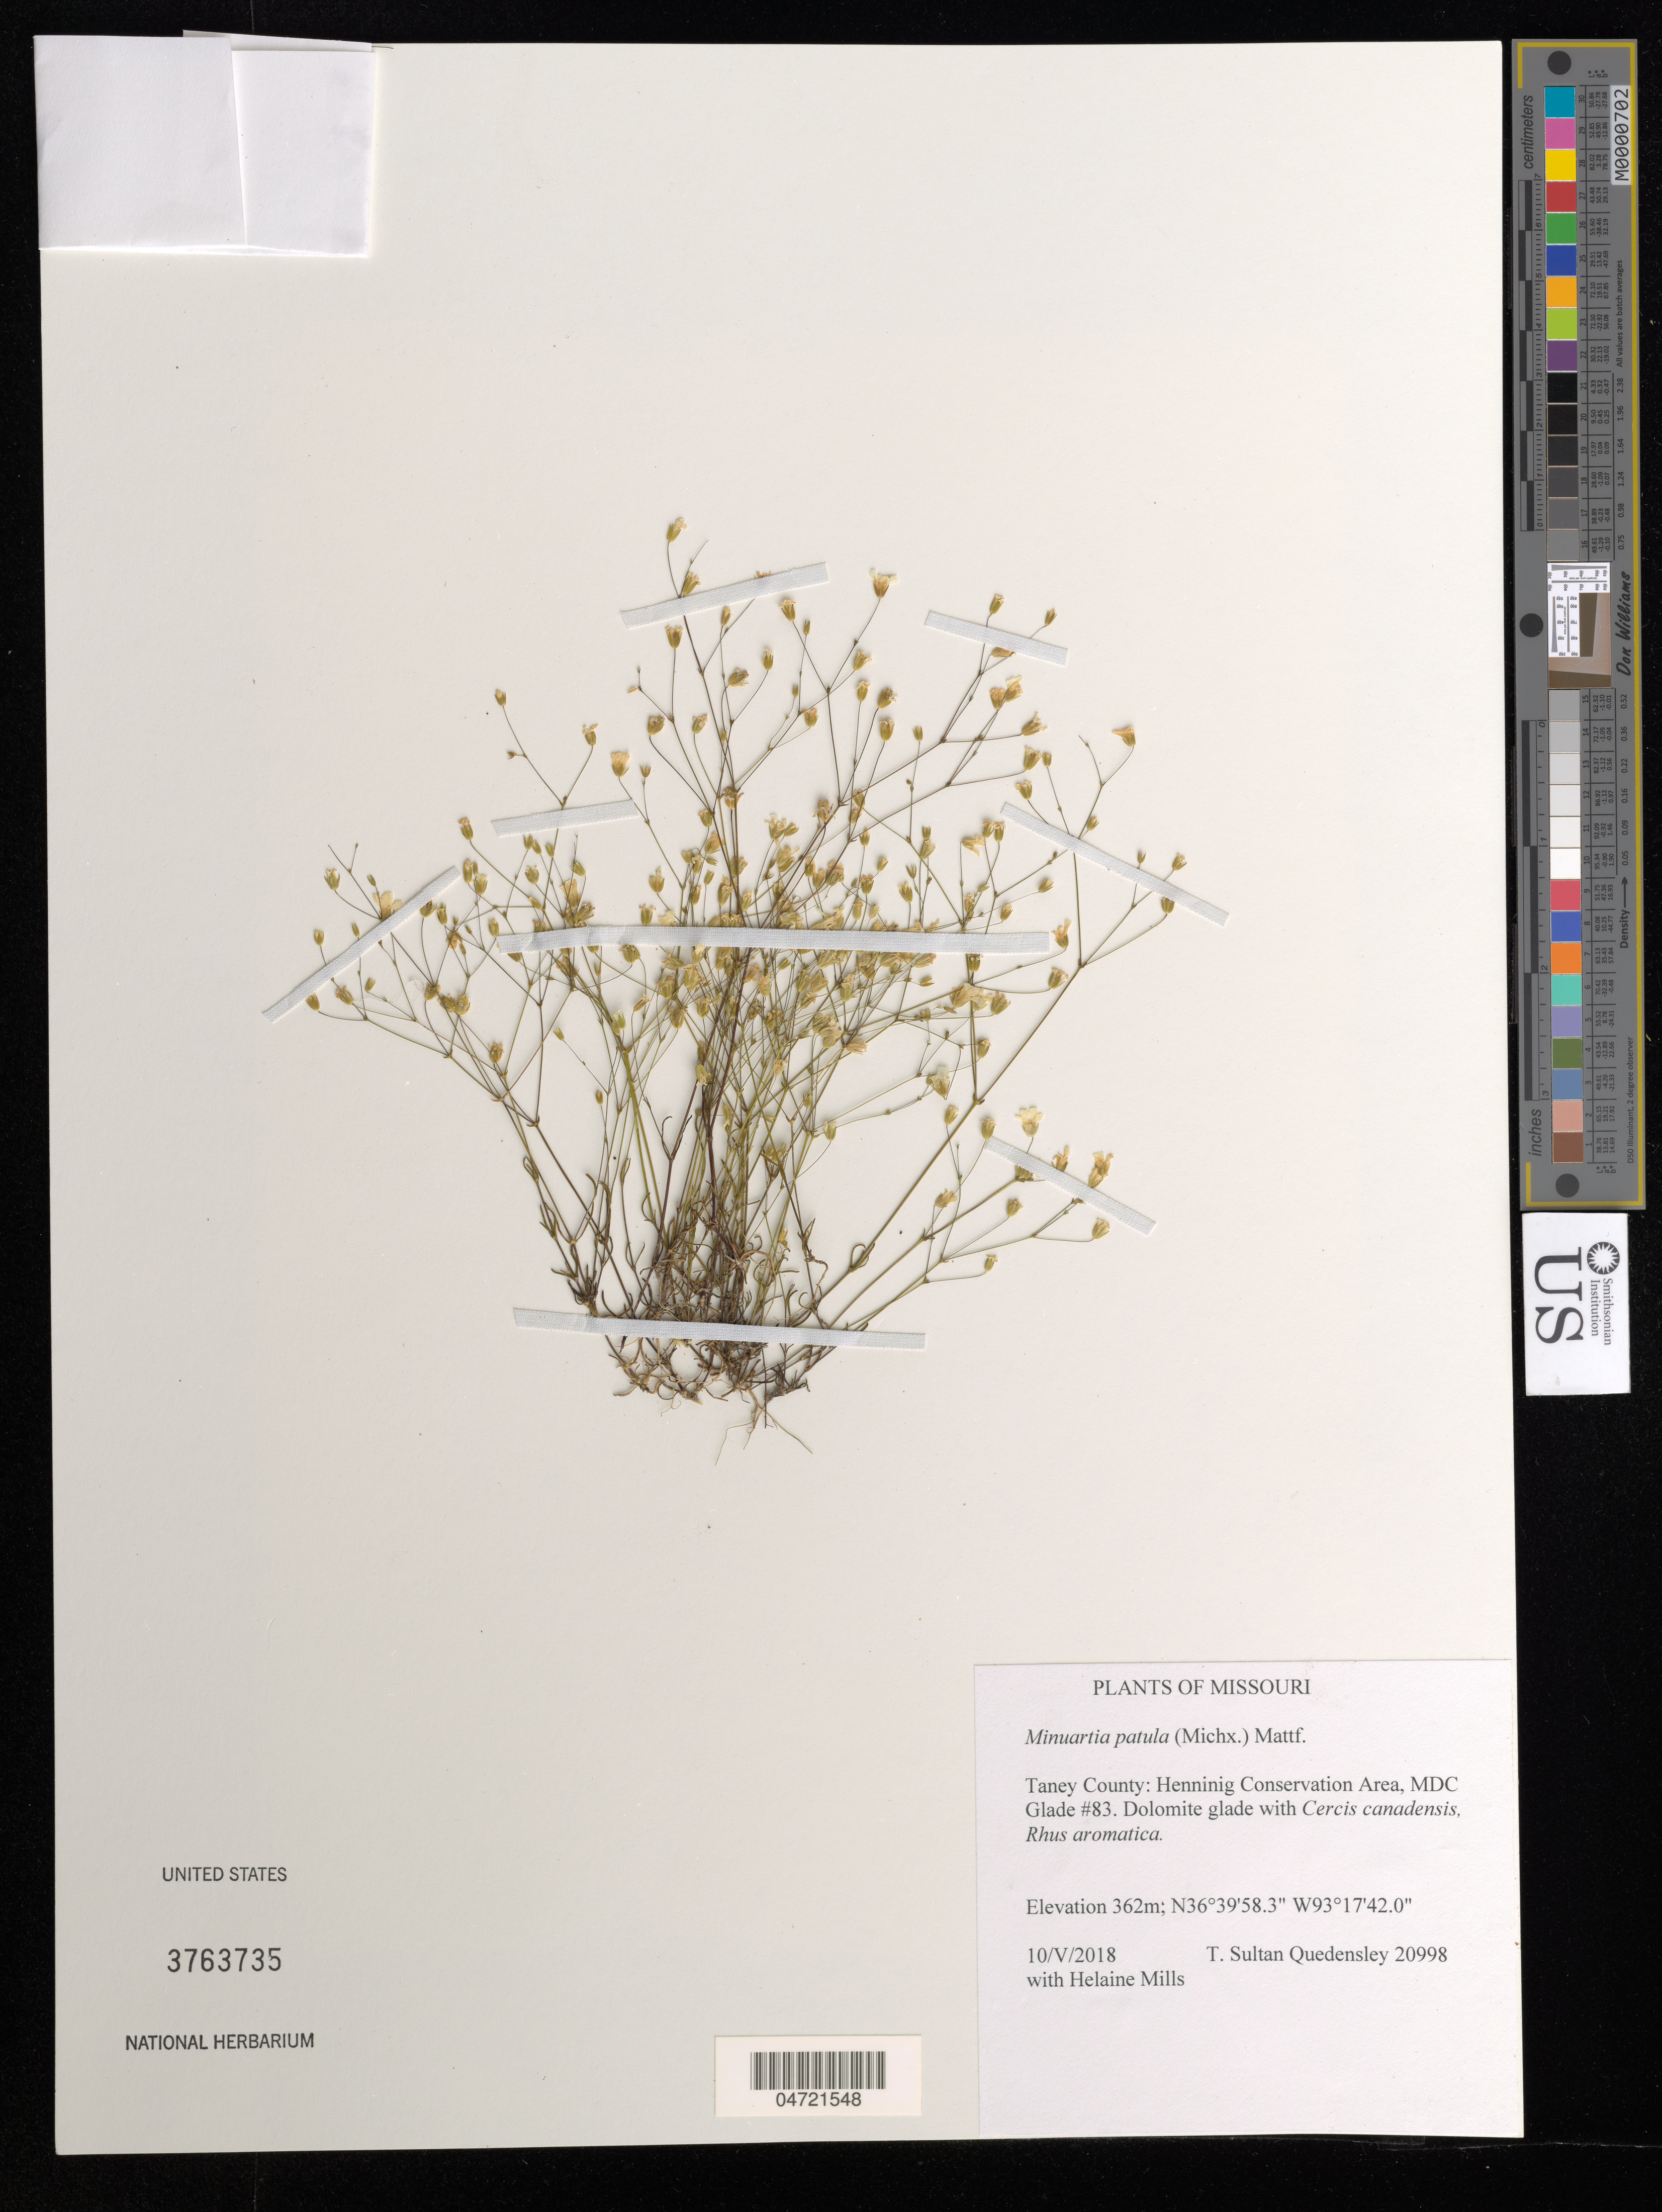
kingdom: Plantae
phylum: Tracheophyta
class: Magnoliopsida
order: Caryophyllales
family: Caryophyllaceae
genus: Minuartia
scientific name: Minuartia patula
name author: (Michx.) Mattf.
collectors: T. S. Quedensley & H. Mills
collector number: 20998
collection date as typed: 10 May 2018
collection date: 2018-05-10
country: United States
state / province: Missouri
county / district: Taney County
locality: Henninig Conservation Area, MDC Glade #83.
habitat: Dolomite glade.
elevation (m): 362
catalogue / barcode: US 3763735